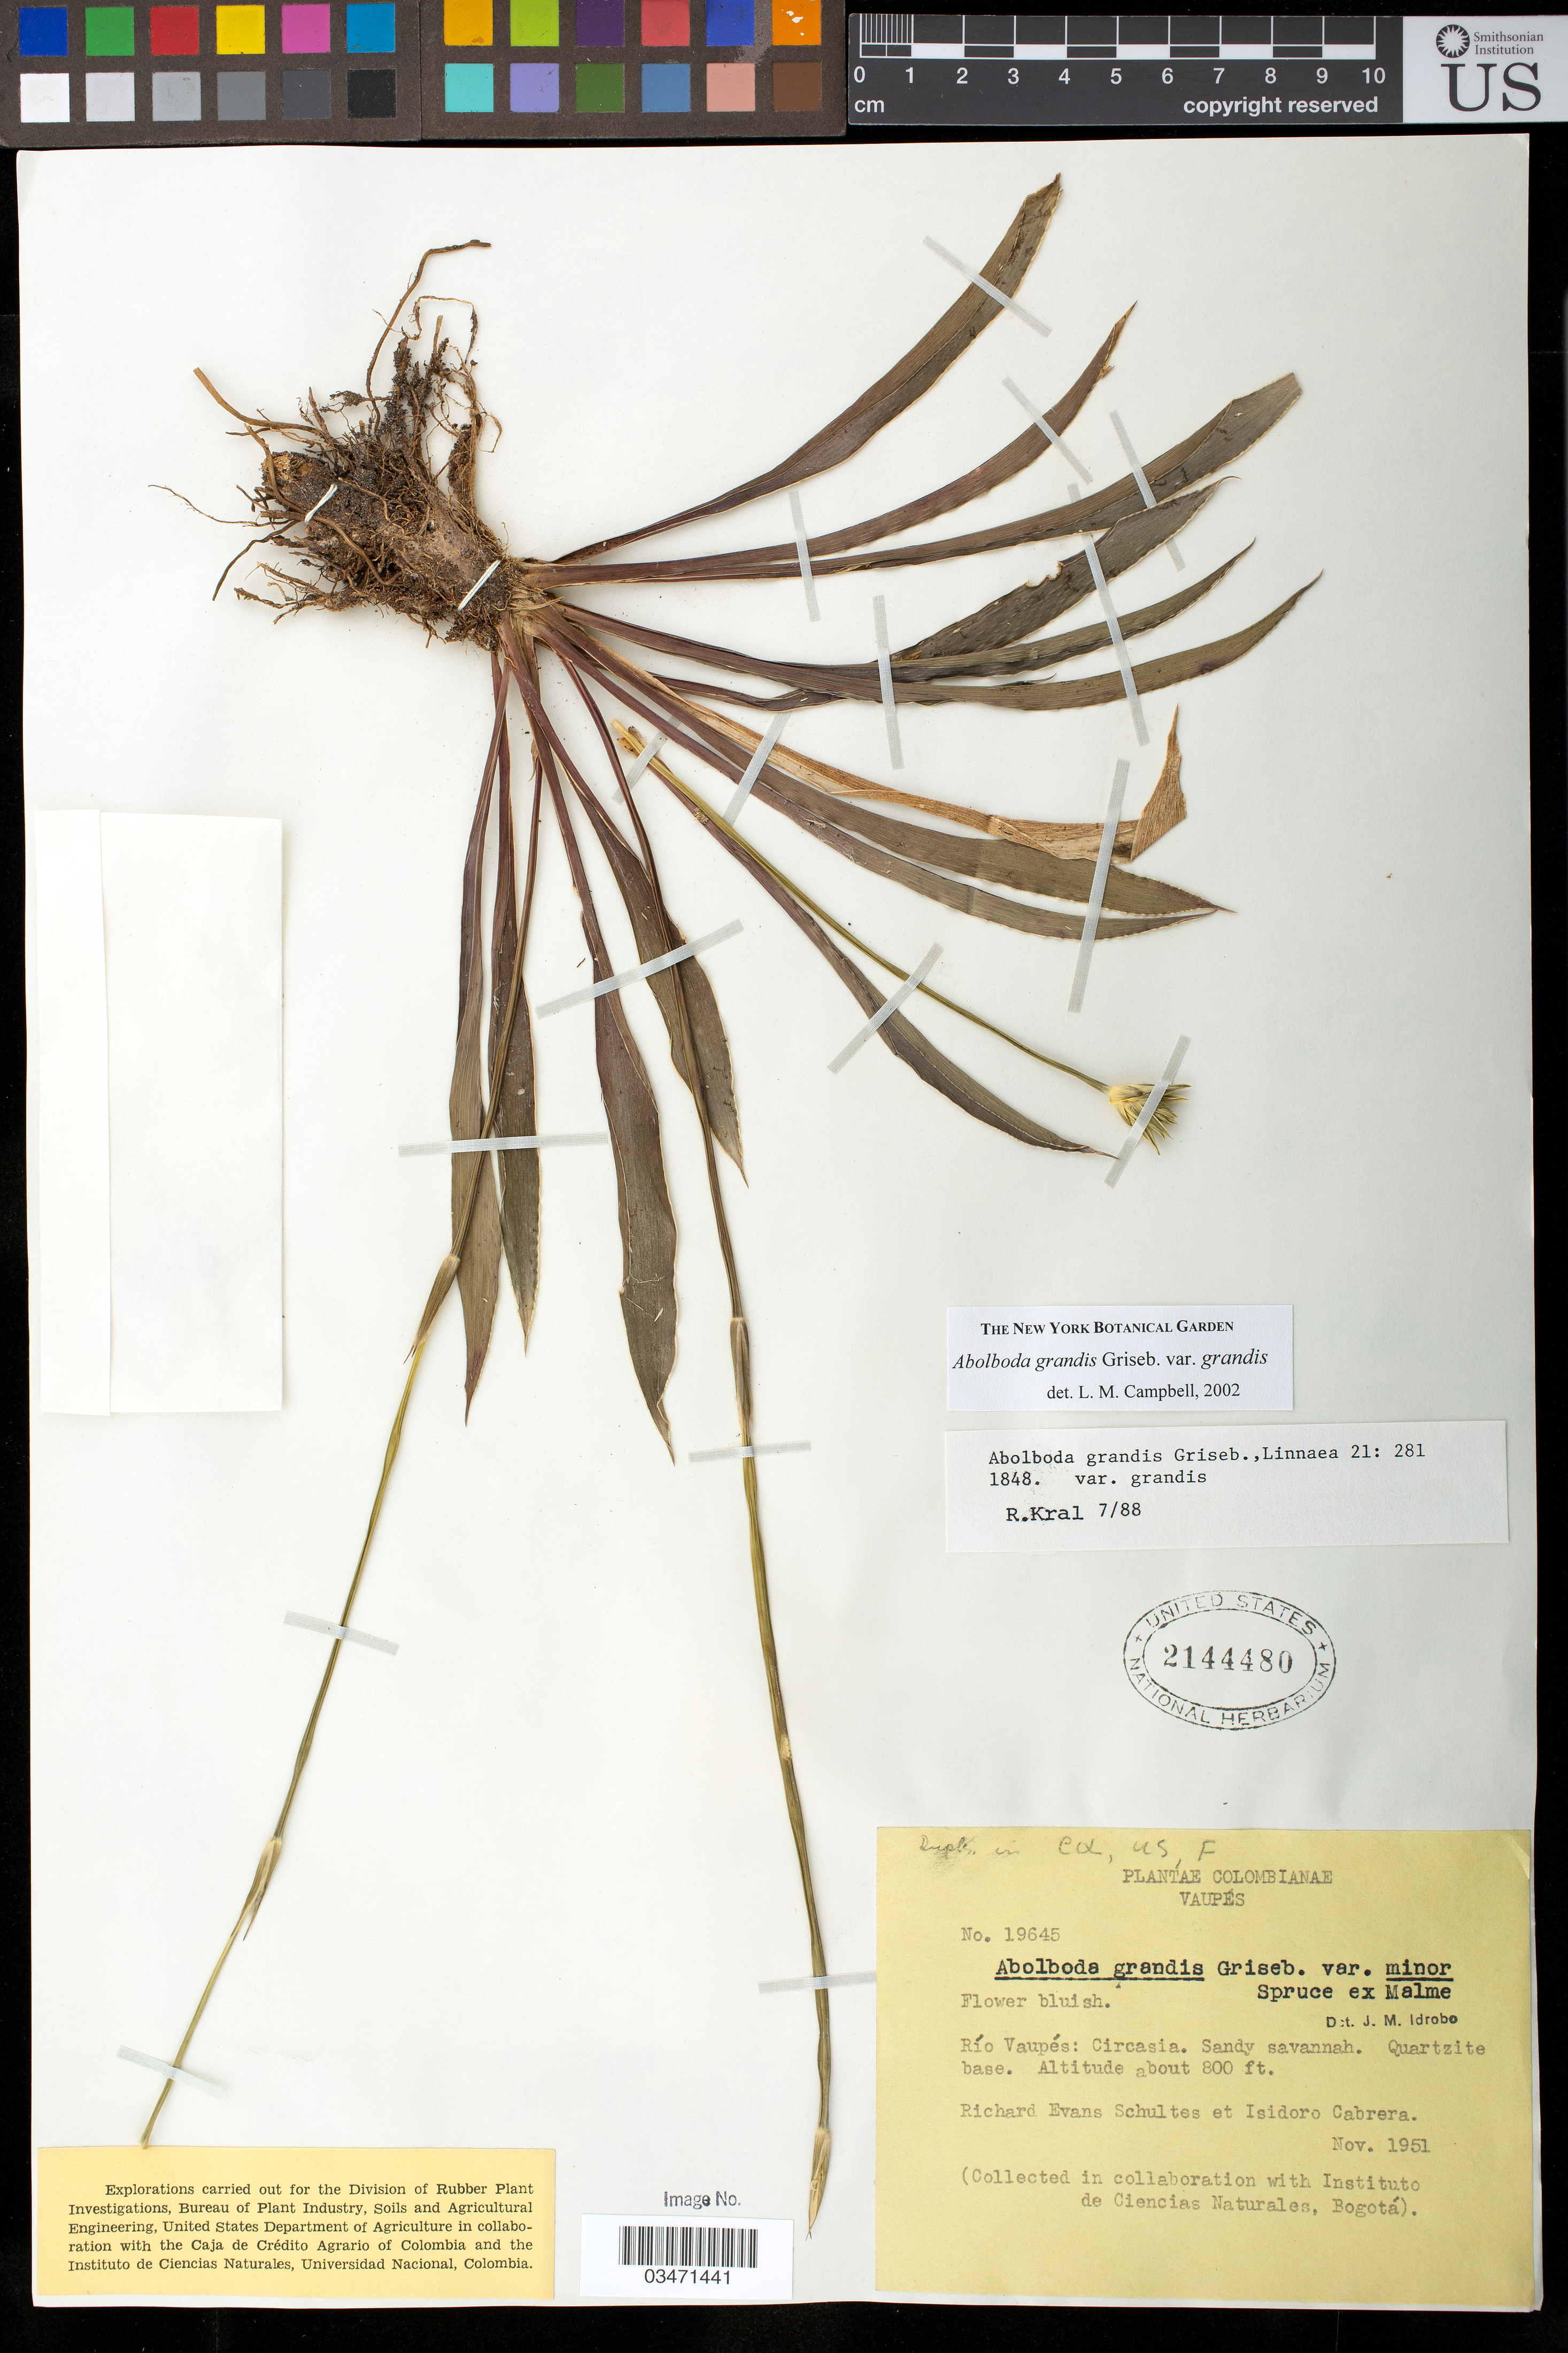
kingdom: Plantae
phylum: Tracheophyta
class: Liliopsida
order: Poales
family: Xyridaceae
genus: Abolboda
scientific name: Abolboda grandis var. grandis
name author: Griseb.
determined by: Campbell, L. M.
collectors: R. E. Schultes & I. Cabrera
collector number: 19645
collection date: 1951-11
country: Colombia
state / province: Vaupes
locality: Rio Vaupes: Circasia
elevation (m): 244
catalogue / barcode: US 2144480